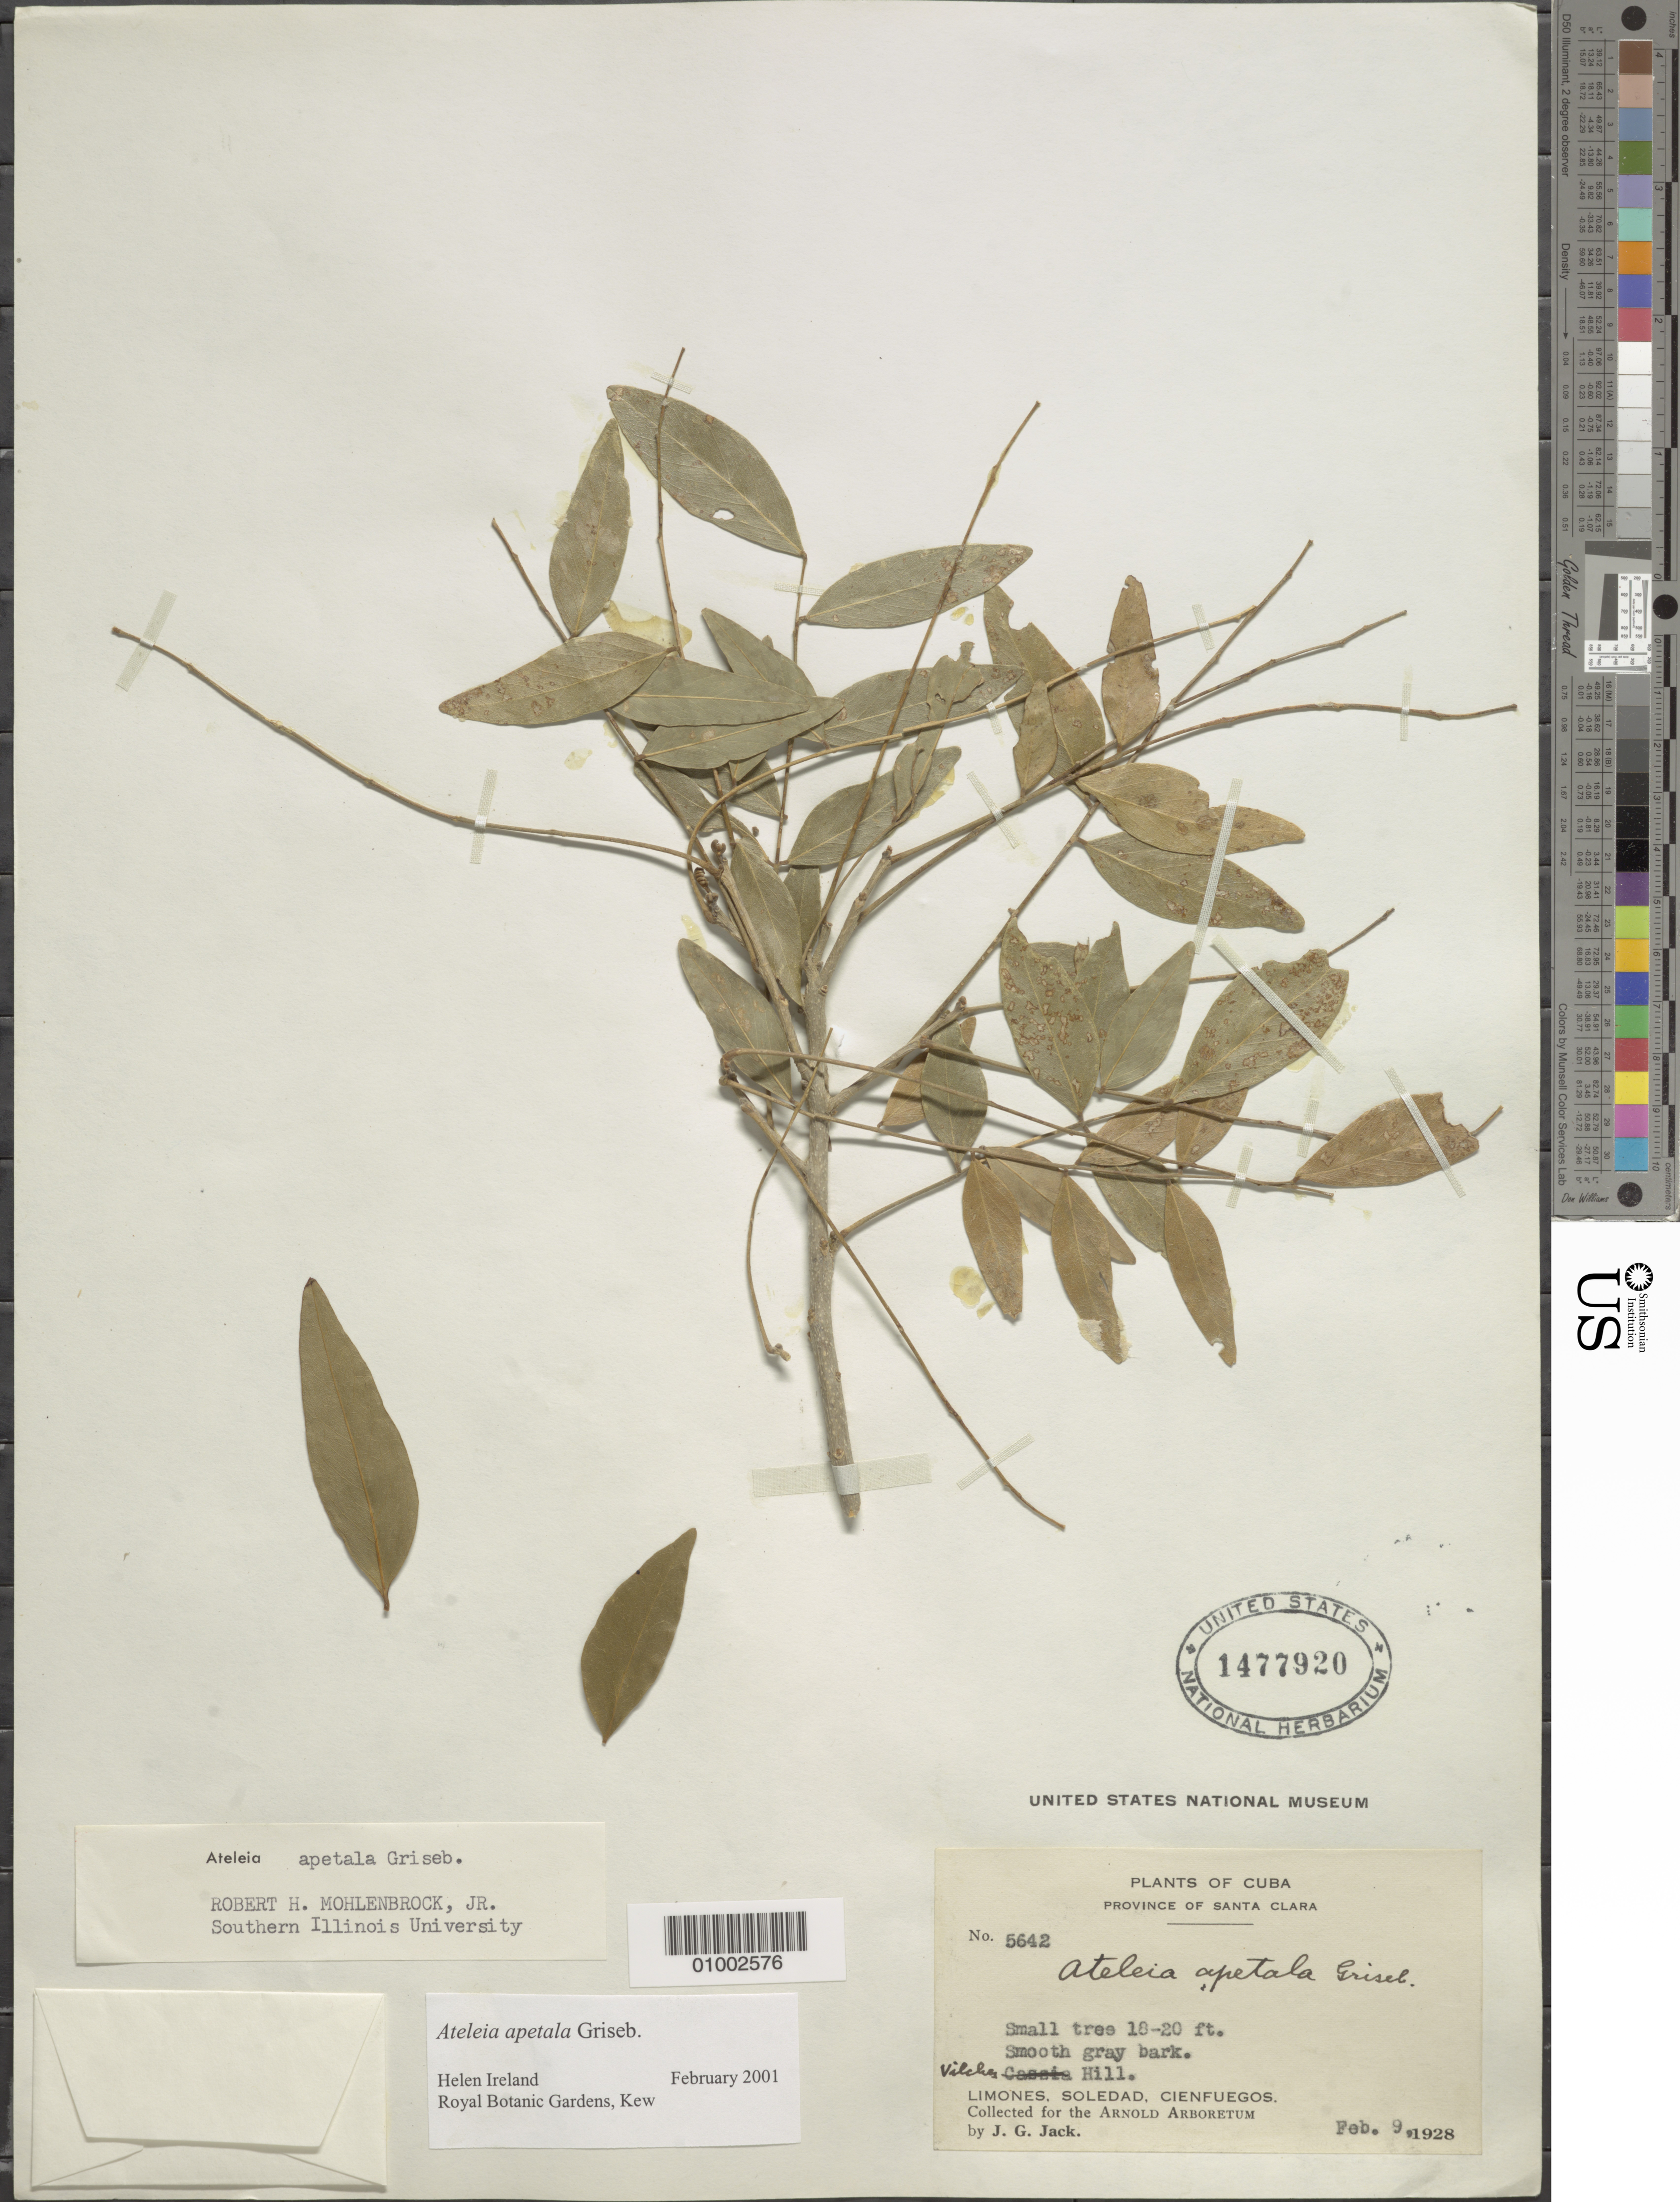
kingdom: Plantae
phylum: Tracheophyta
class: Magnoliopsida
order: Fabales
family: Fabaceae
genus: Ateleia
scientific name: Ateleia apetala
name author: Griseb.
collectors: J. G. Jack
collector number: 5642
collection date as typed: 09 Feb 1928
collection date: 1928-02-09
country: Cuba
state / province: Cienfuegos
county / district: Santa Clara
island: Cuba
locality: Limones, Soledad, Cienfuegos Vilcho Hill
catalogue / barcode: US 1477920